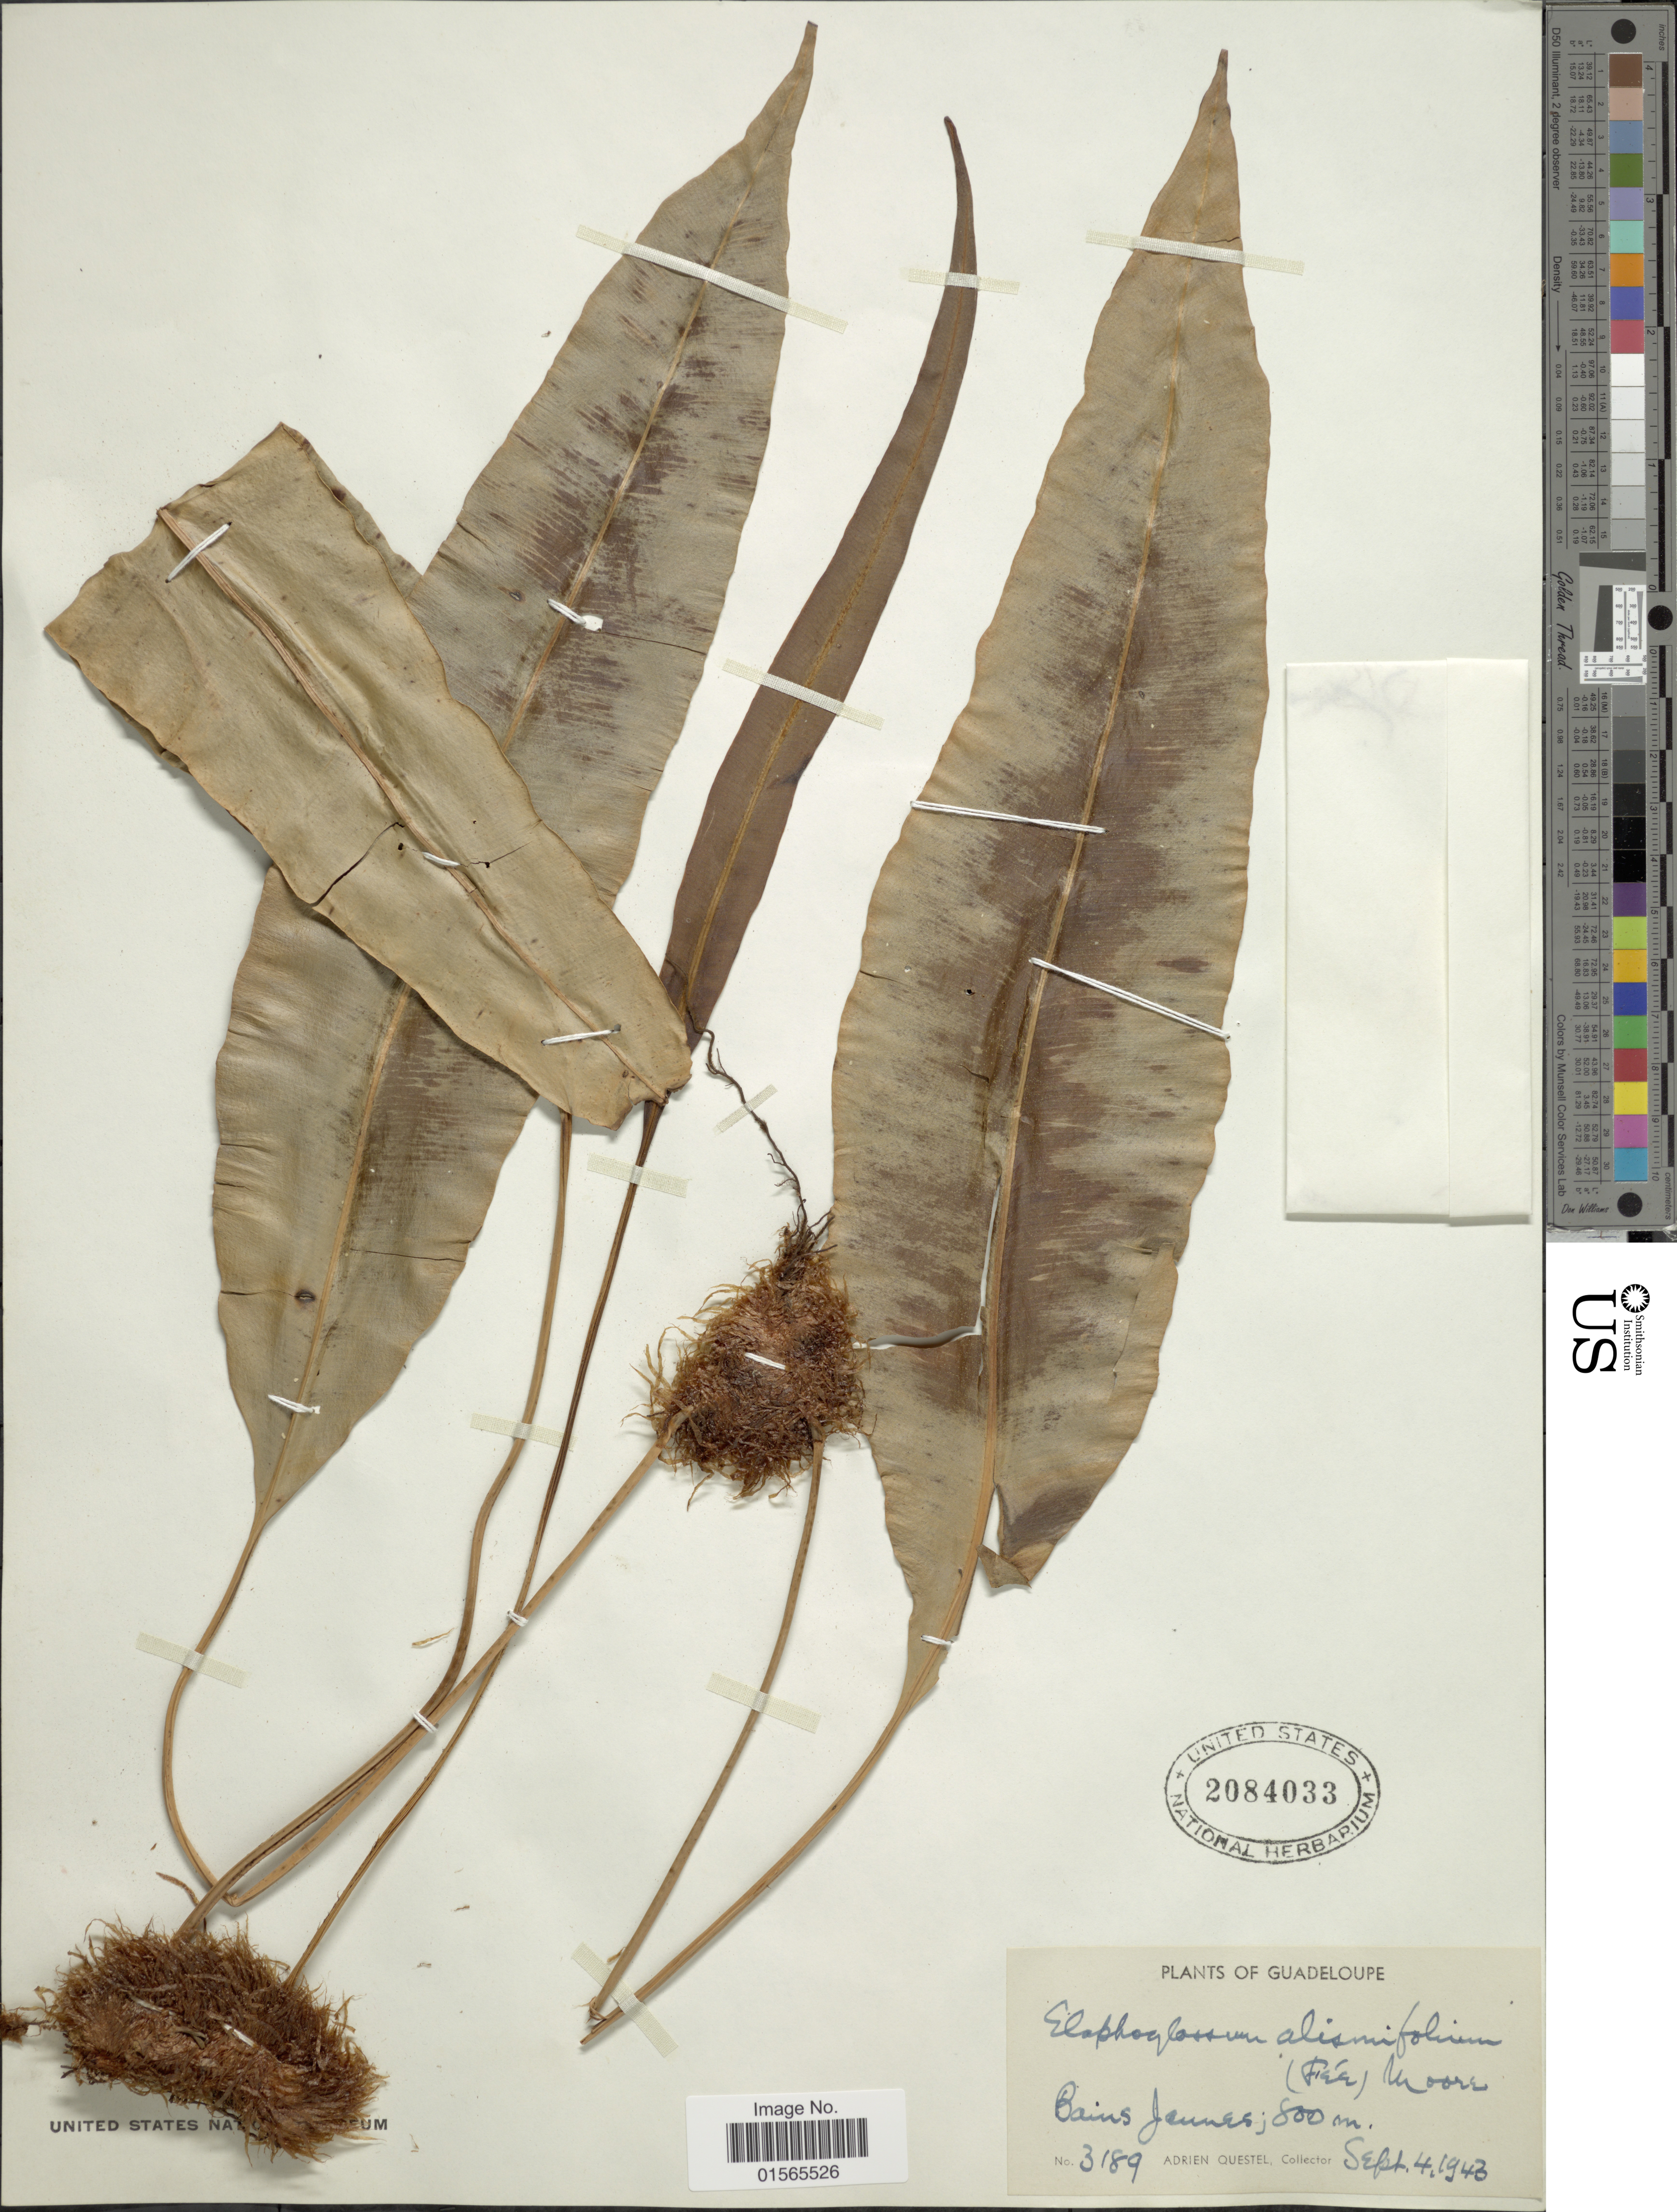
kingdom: Plantae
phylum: Tracheophyta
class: Polypodiopsida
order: Polypodiales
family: Dryopteridaceae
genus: Elaphoglossum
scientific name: Elaphoglossum impressum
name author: (Fée) T. Moore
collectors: A. Questel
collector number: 3189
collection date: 1943-09-04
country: Guadeloupe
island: Leeward Is.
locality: Bains Jaunes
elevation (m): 800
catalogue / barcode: US 2084033